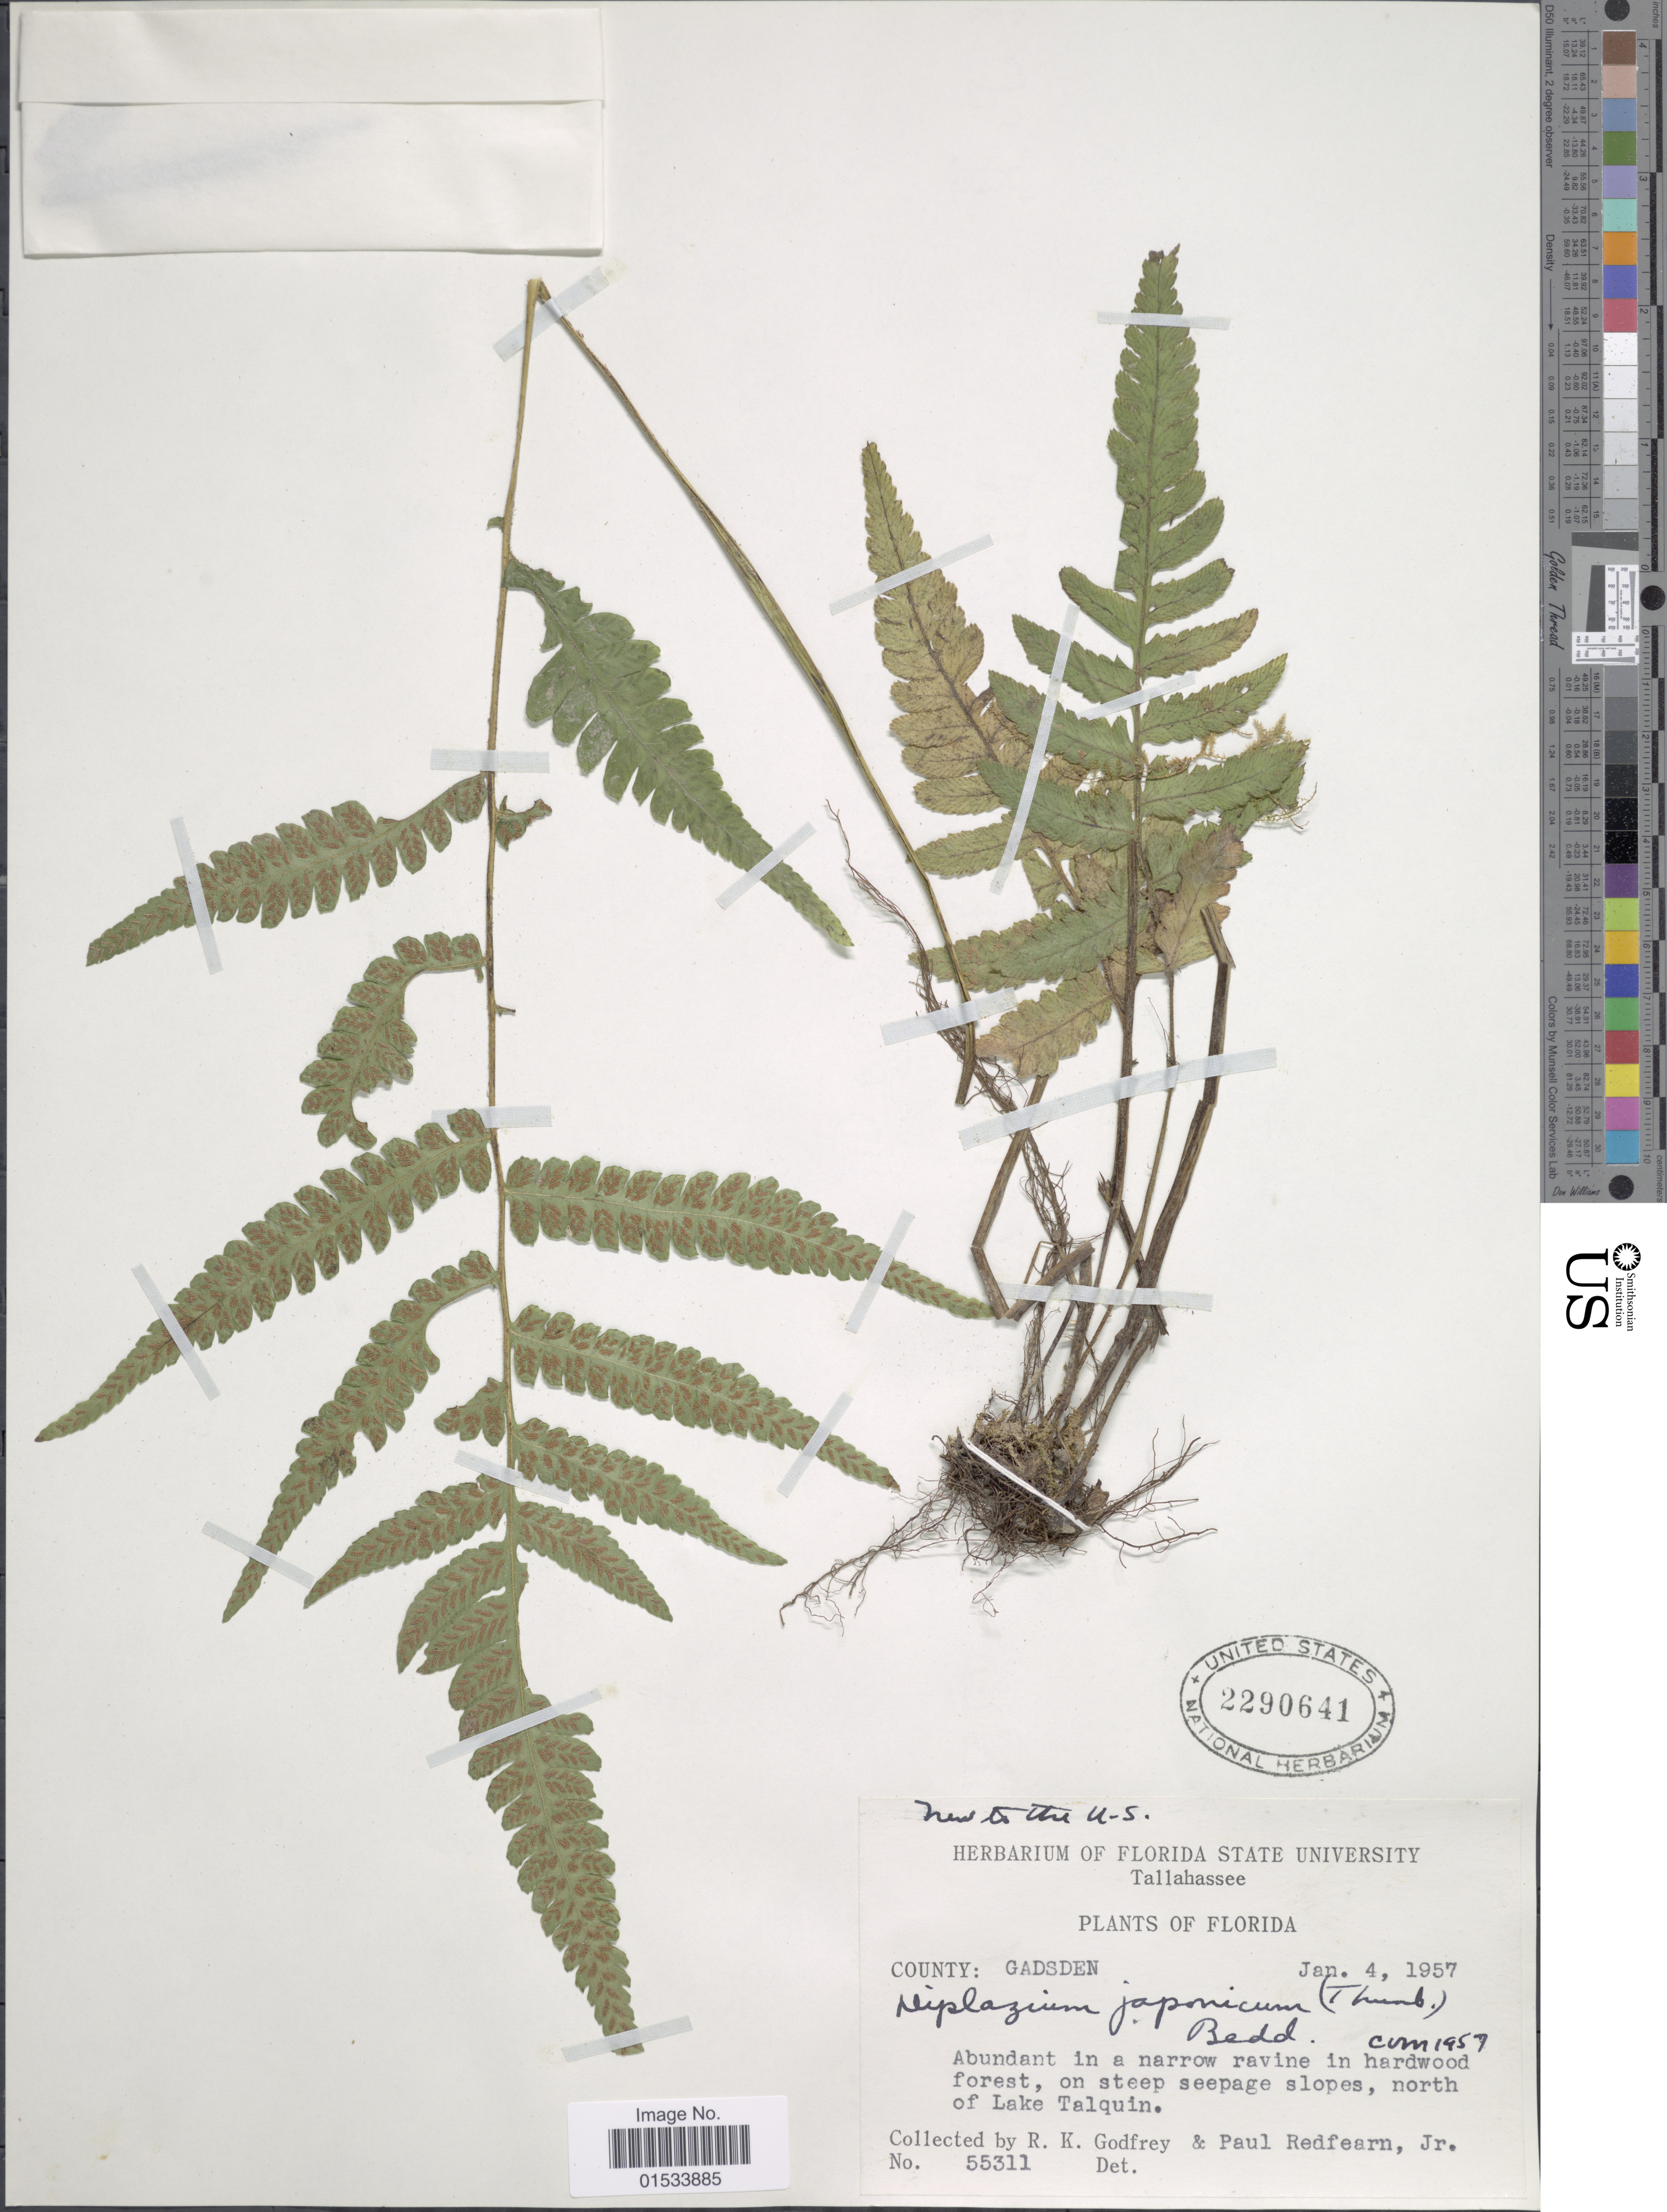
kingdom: Plantae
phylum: Tracheophyta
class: Polypodiopsida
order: Polypodiales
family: Athyriaceae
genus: Diplazium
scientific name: Diplazium japonicum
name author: (Thunb.) Copel.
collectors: R. K. Godfrey & P. L. Redfearn Jr.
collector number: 55311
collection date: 1957-01-04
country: United States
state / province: Florida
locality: County: Gadsden, on steep seepage slopes, north of Lake Talquin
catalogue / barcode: US 2290641